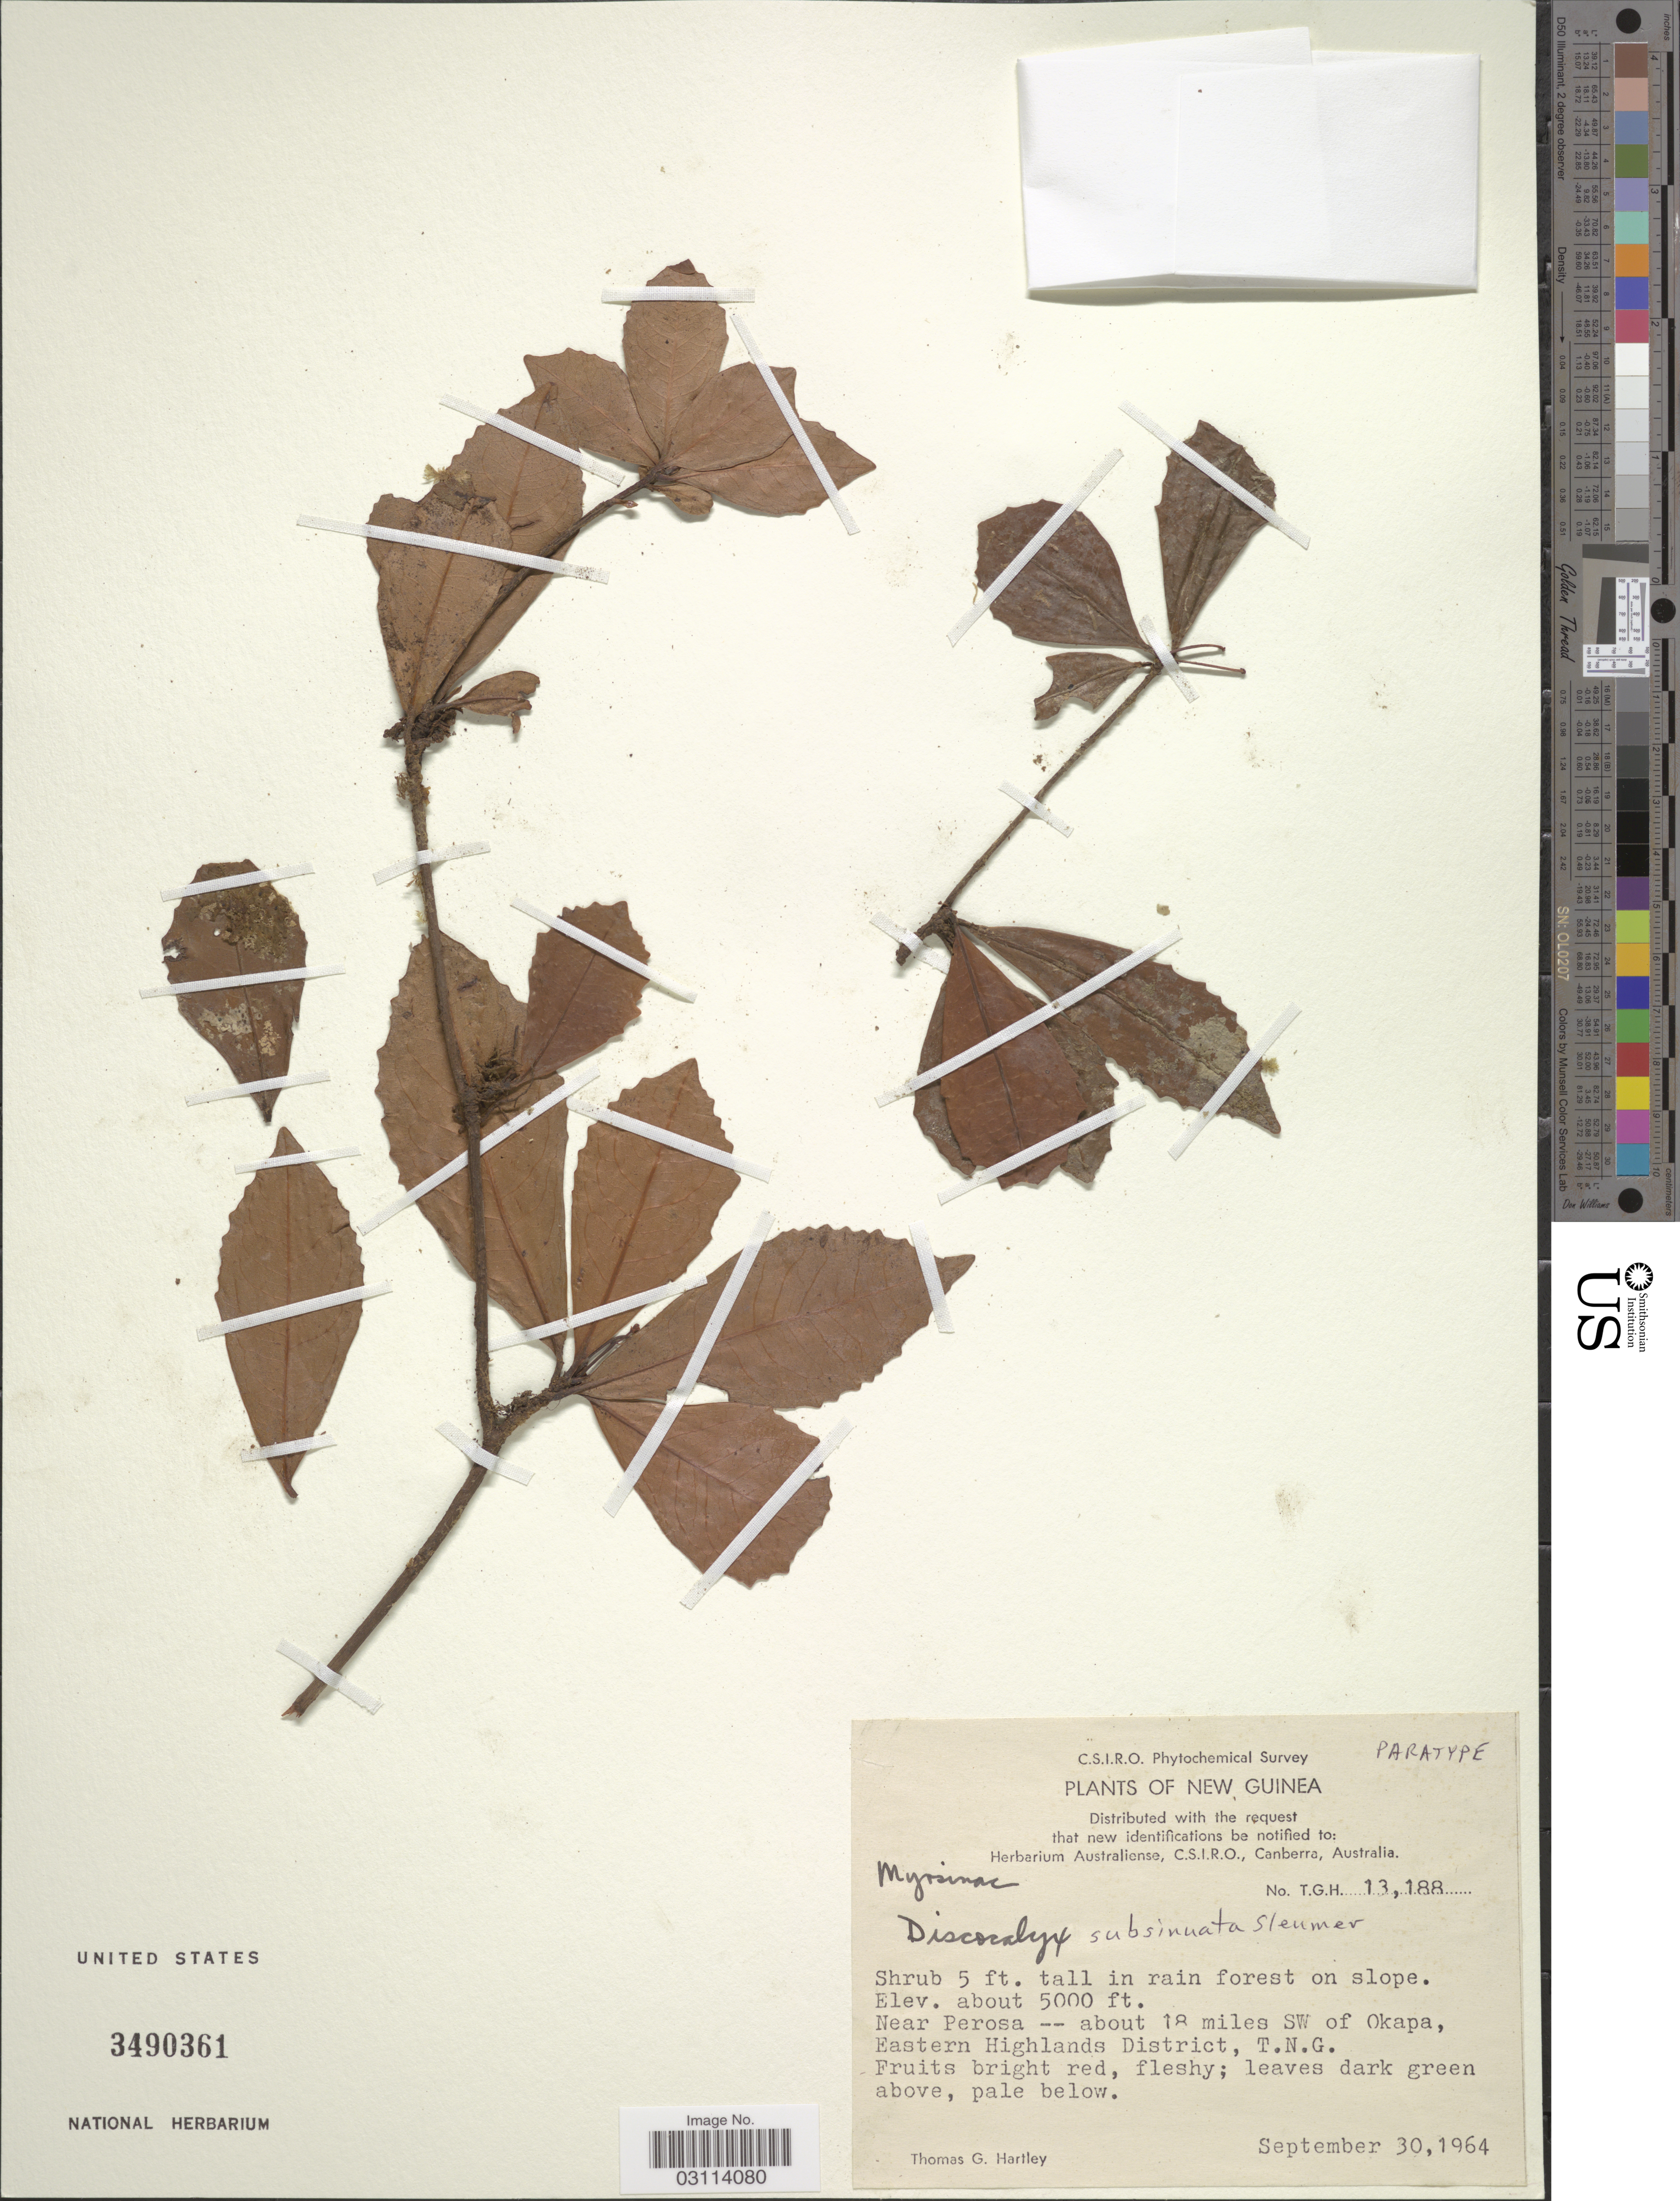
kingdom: Plantae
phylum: Tracheophyta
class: Magnoliopsida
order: Ericales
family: Primulaceae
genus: Discocalyx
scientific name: Discocalyx subsinuata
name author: Sleumer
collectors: T. G. Hartley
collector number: T.G.H. 13188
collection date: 1964-09-30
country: Papua New Guinea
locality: Near Perosa -- about 18 miles SW of Okapa, Eastern Highlands District, T.N.G.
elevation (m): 1524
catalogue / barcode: US 3490361